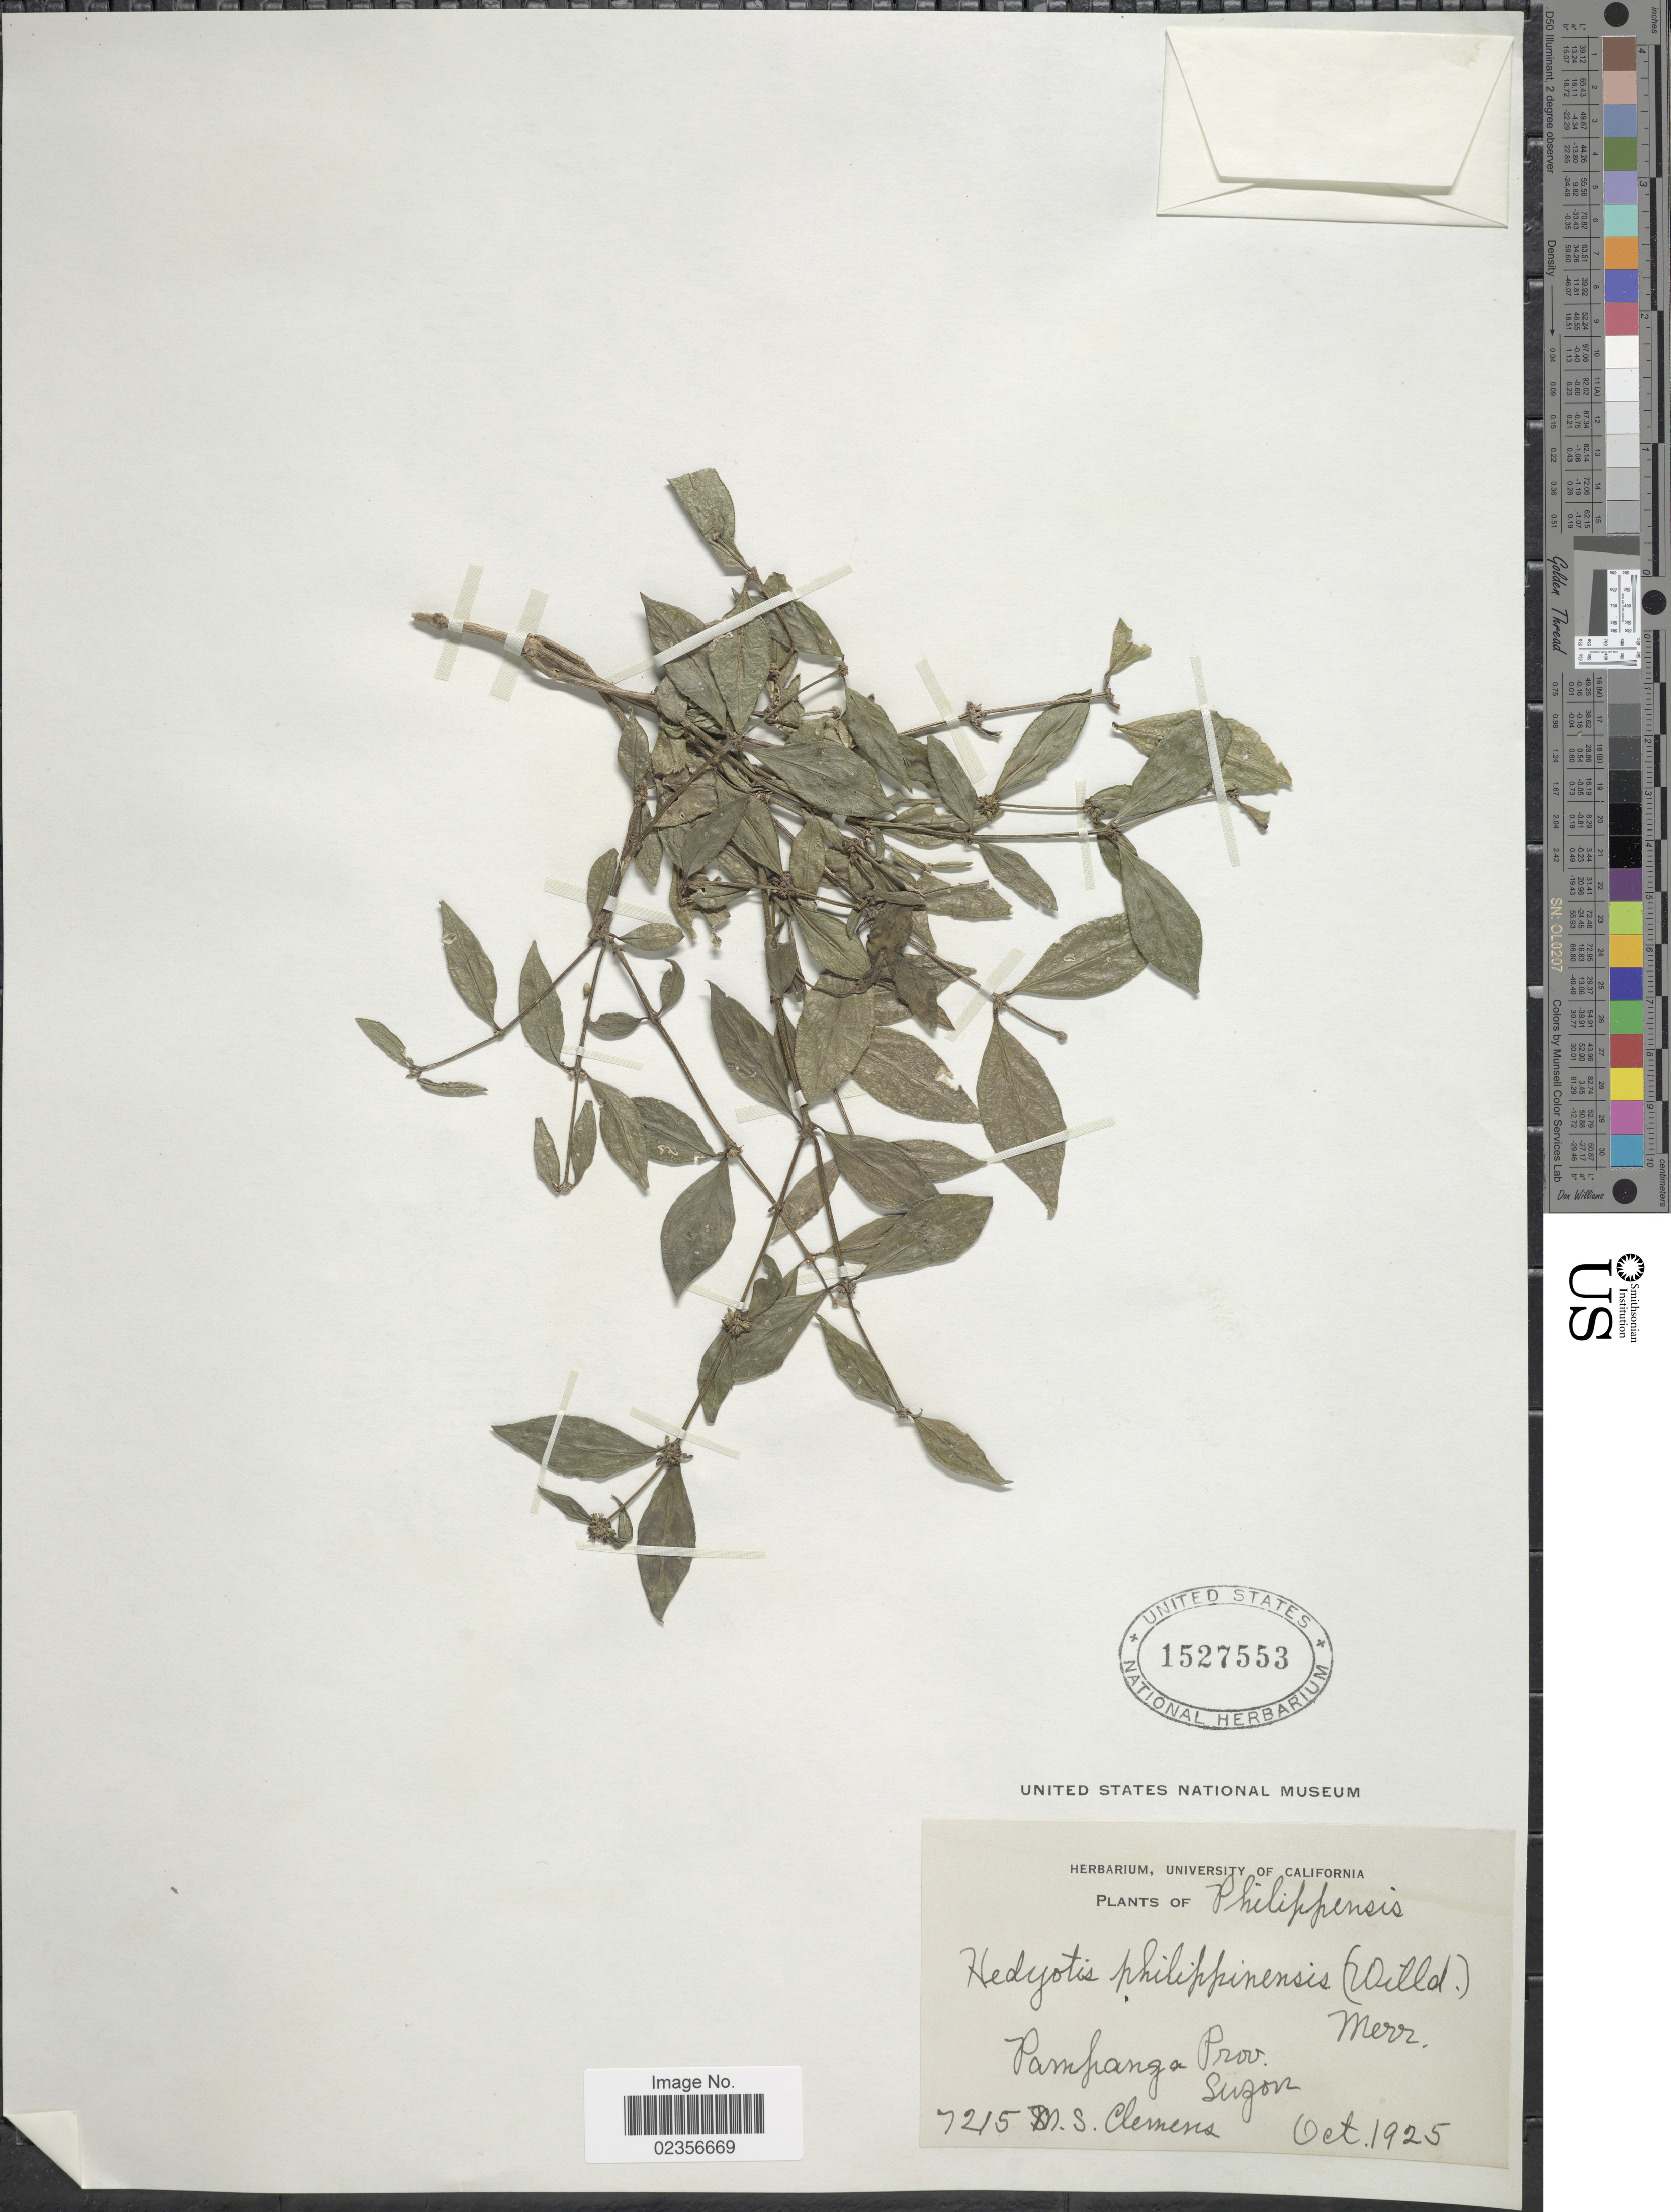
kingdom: Plantae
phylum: Tracheophyta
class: Magnoliopsida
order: Gentianales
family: Rubiaceae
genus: Hedyotis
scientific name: Hedyotis philippensis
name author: (Willd. ex Spreng.) Merr. ex C.B. Rob.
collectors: M. S. Clemens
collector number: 7215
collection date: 1925-10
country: Philippines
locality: Pampanga Prov., Luzon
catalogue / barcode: US 1527553